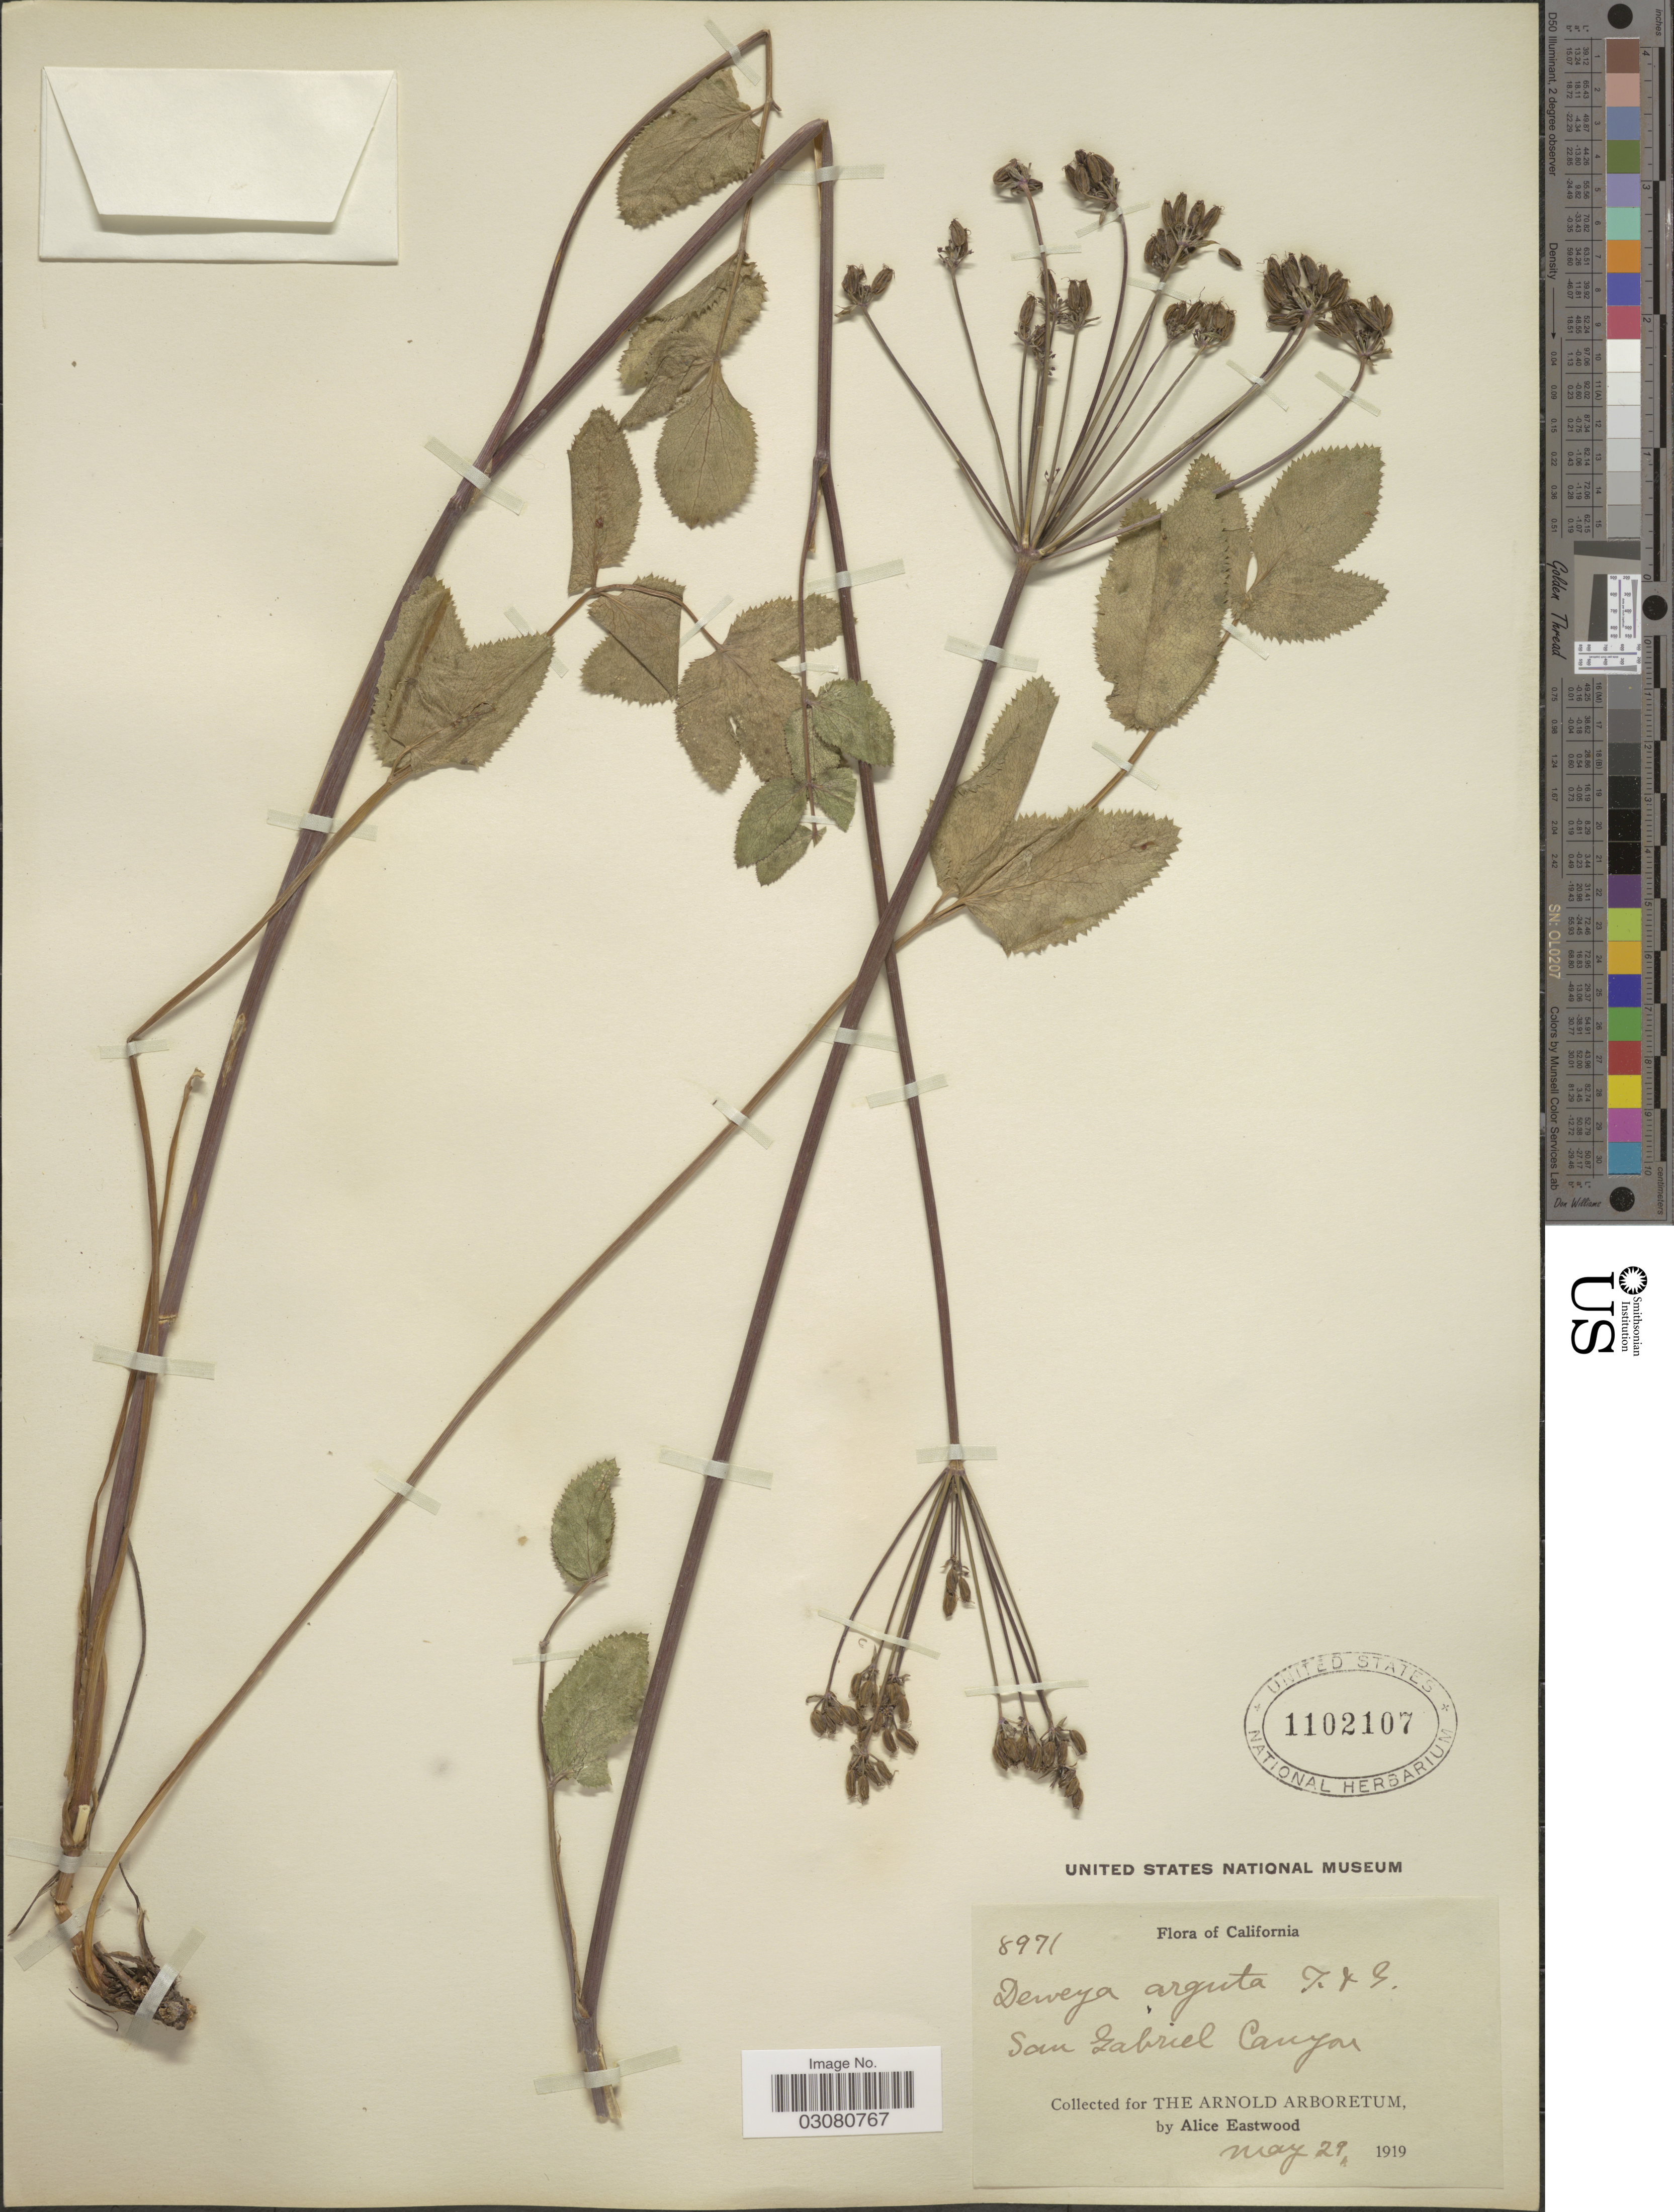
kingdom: Plantae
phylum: Tracheophyta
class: Magnoliopsida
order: Apiales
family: Apiaceae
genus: Tauschia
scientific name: Tauschia arguta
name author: (Torr.) J.F. Macbr.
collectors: A. Eastwood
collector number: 8971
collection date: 1919-05-29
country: United States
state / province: California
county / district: Los Angeles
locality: San Gabriel Canyon.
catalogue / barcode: US 1102107